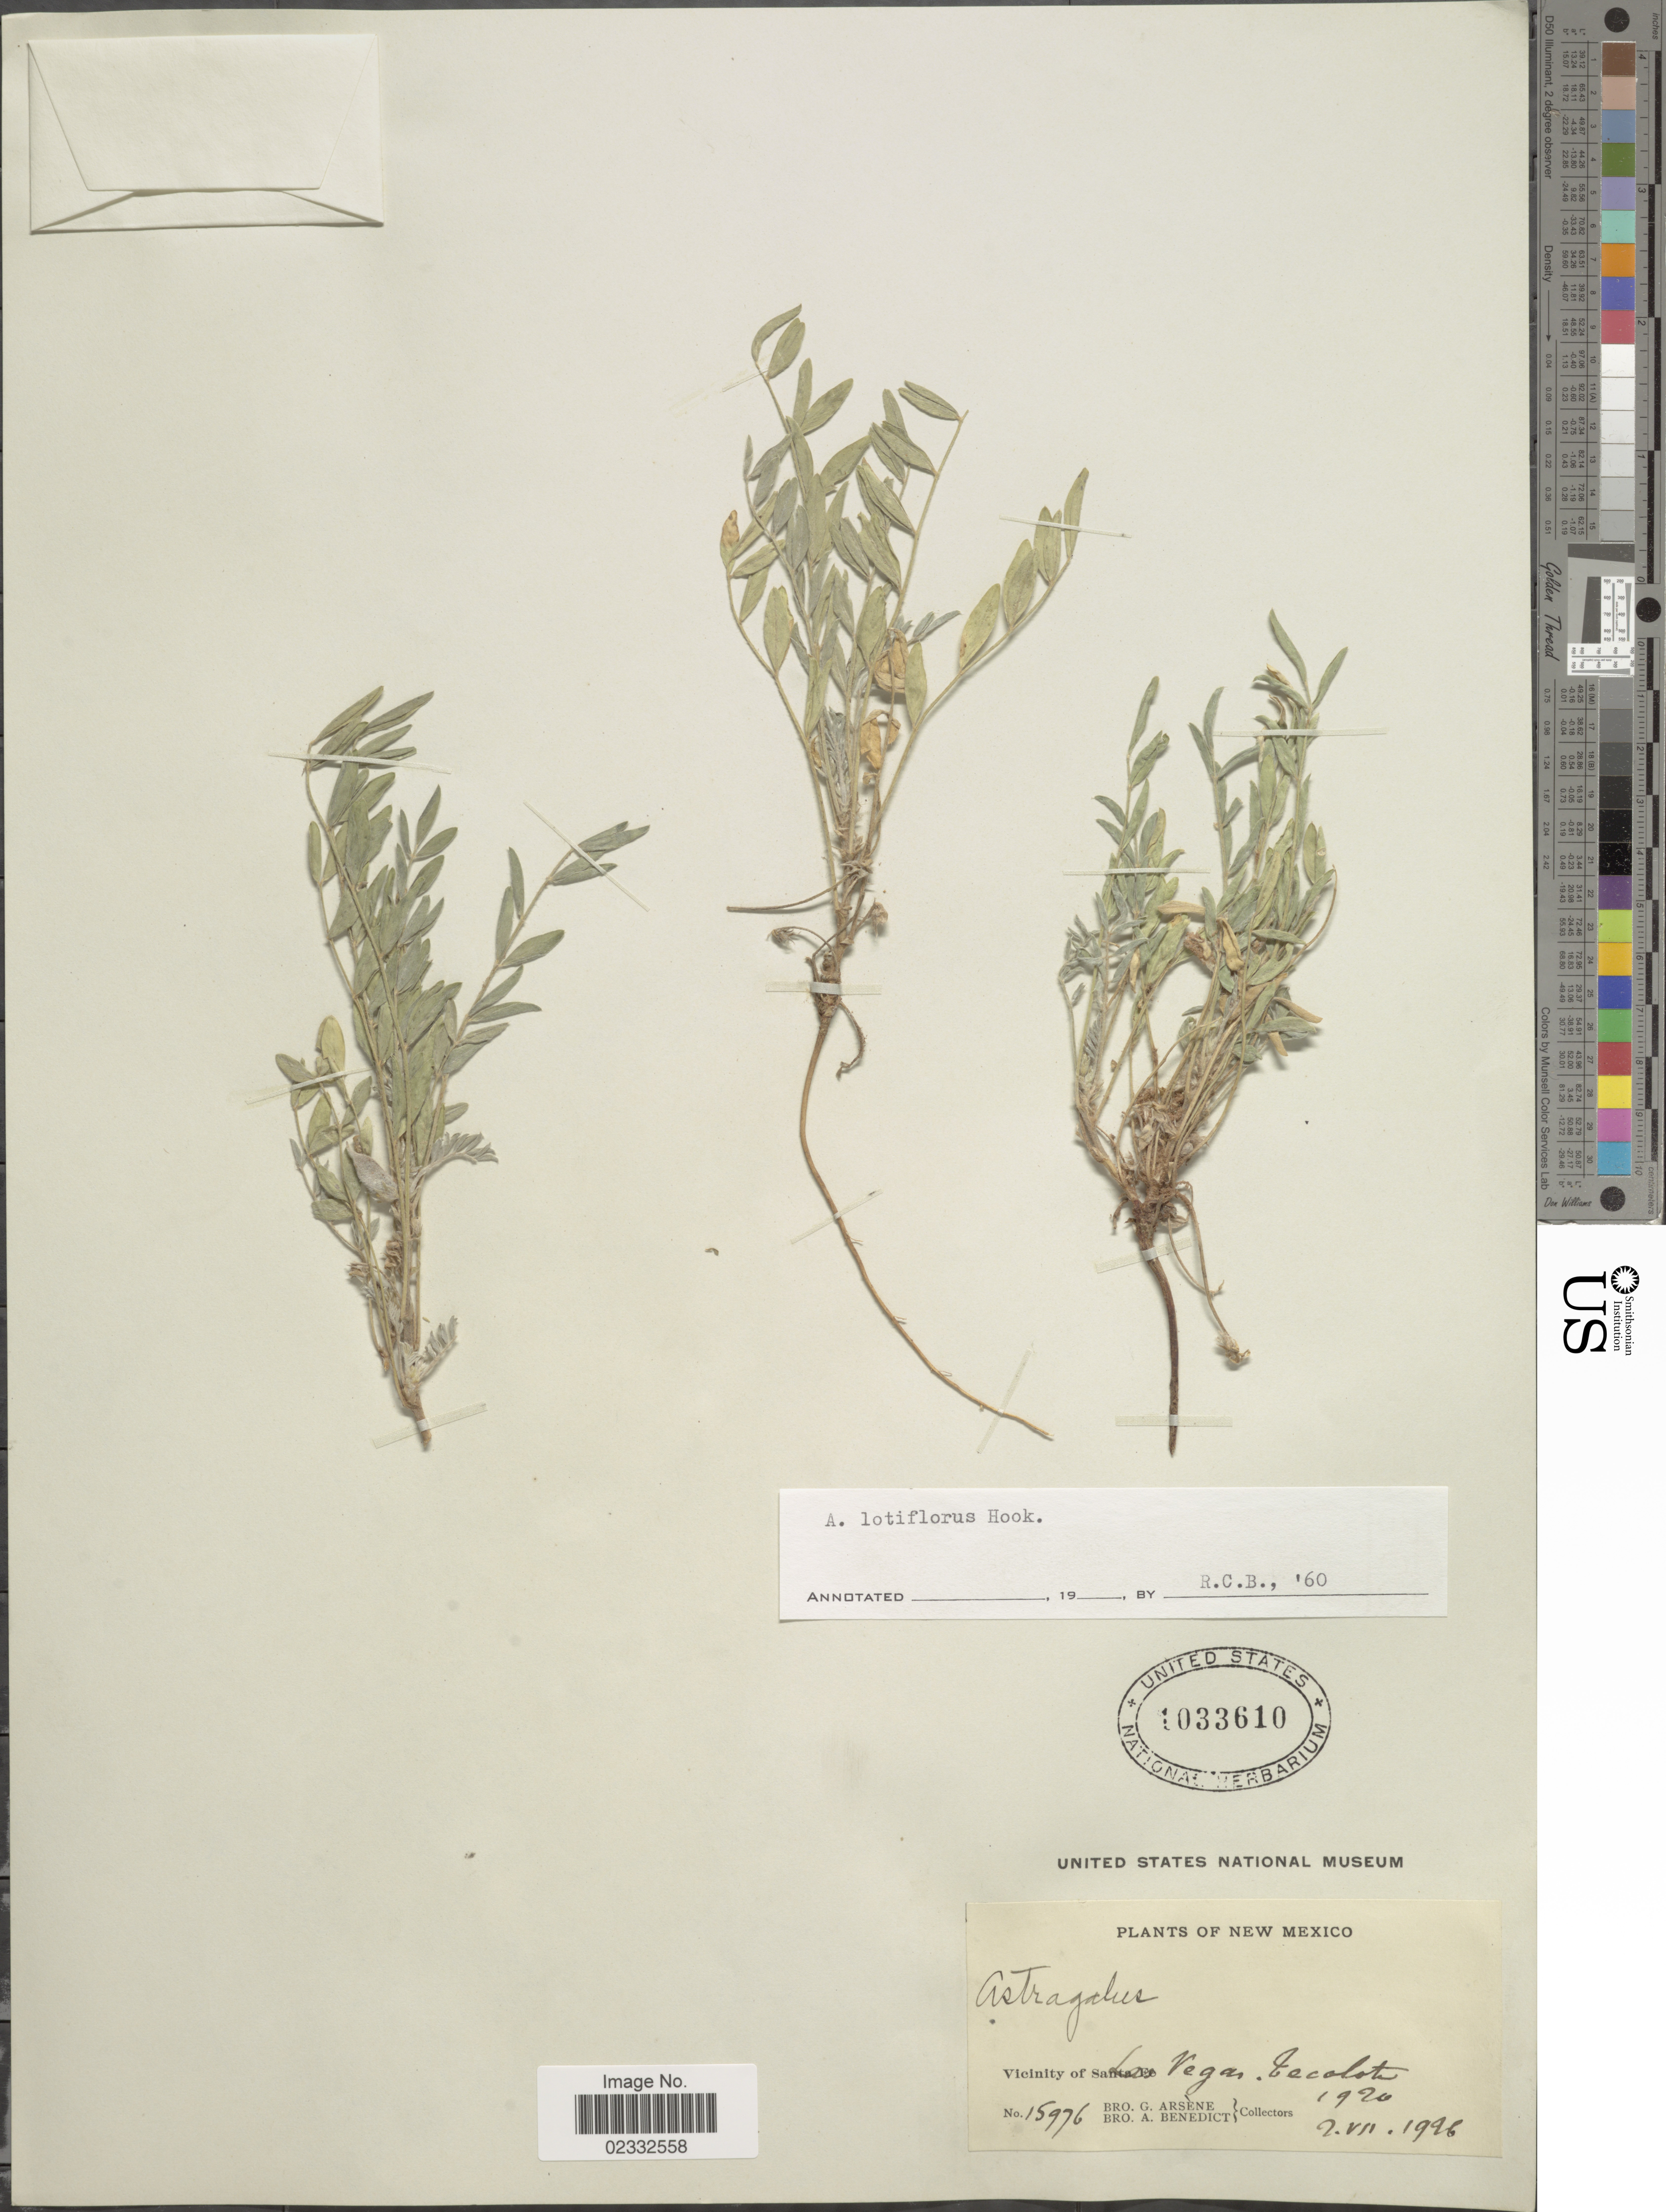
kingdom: Plantae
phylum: Tracheophyta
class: Magnoliopsida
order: Fabales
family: Fabaceae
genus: Astragalus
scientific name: Astragalus lotiflorus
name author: Hook.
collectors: Bro. G. Arsène & Bro. A. Benedict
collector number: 15976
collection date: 1976-07-09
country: United States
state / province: New Mexico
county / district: San Miguel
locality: Vicinity of Las Vegas, Tecolote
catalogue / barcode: US 1033610